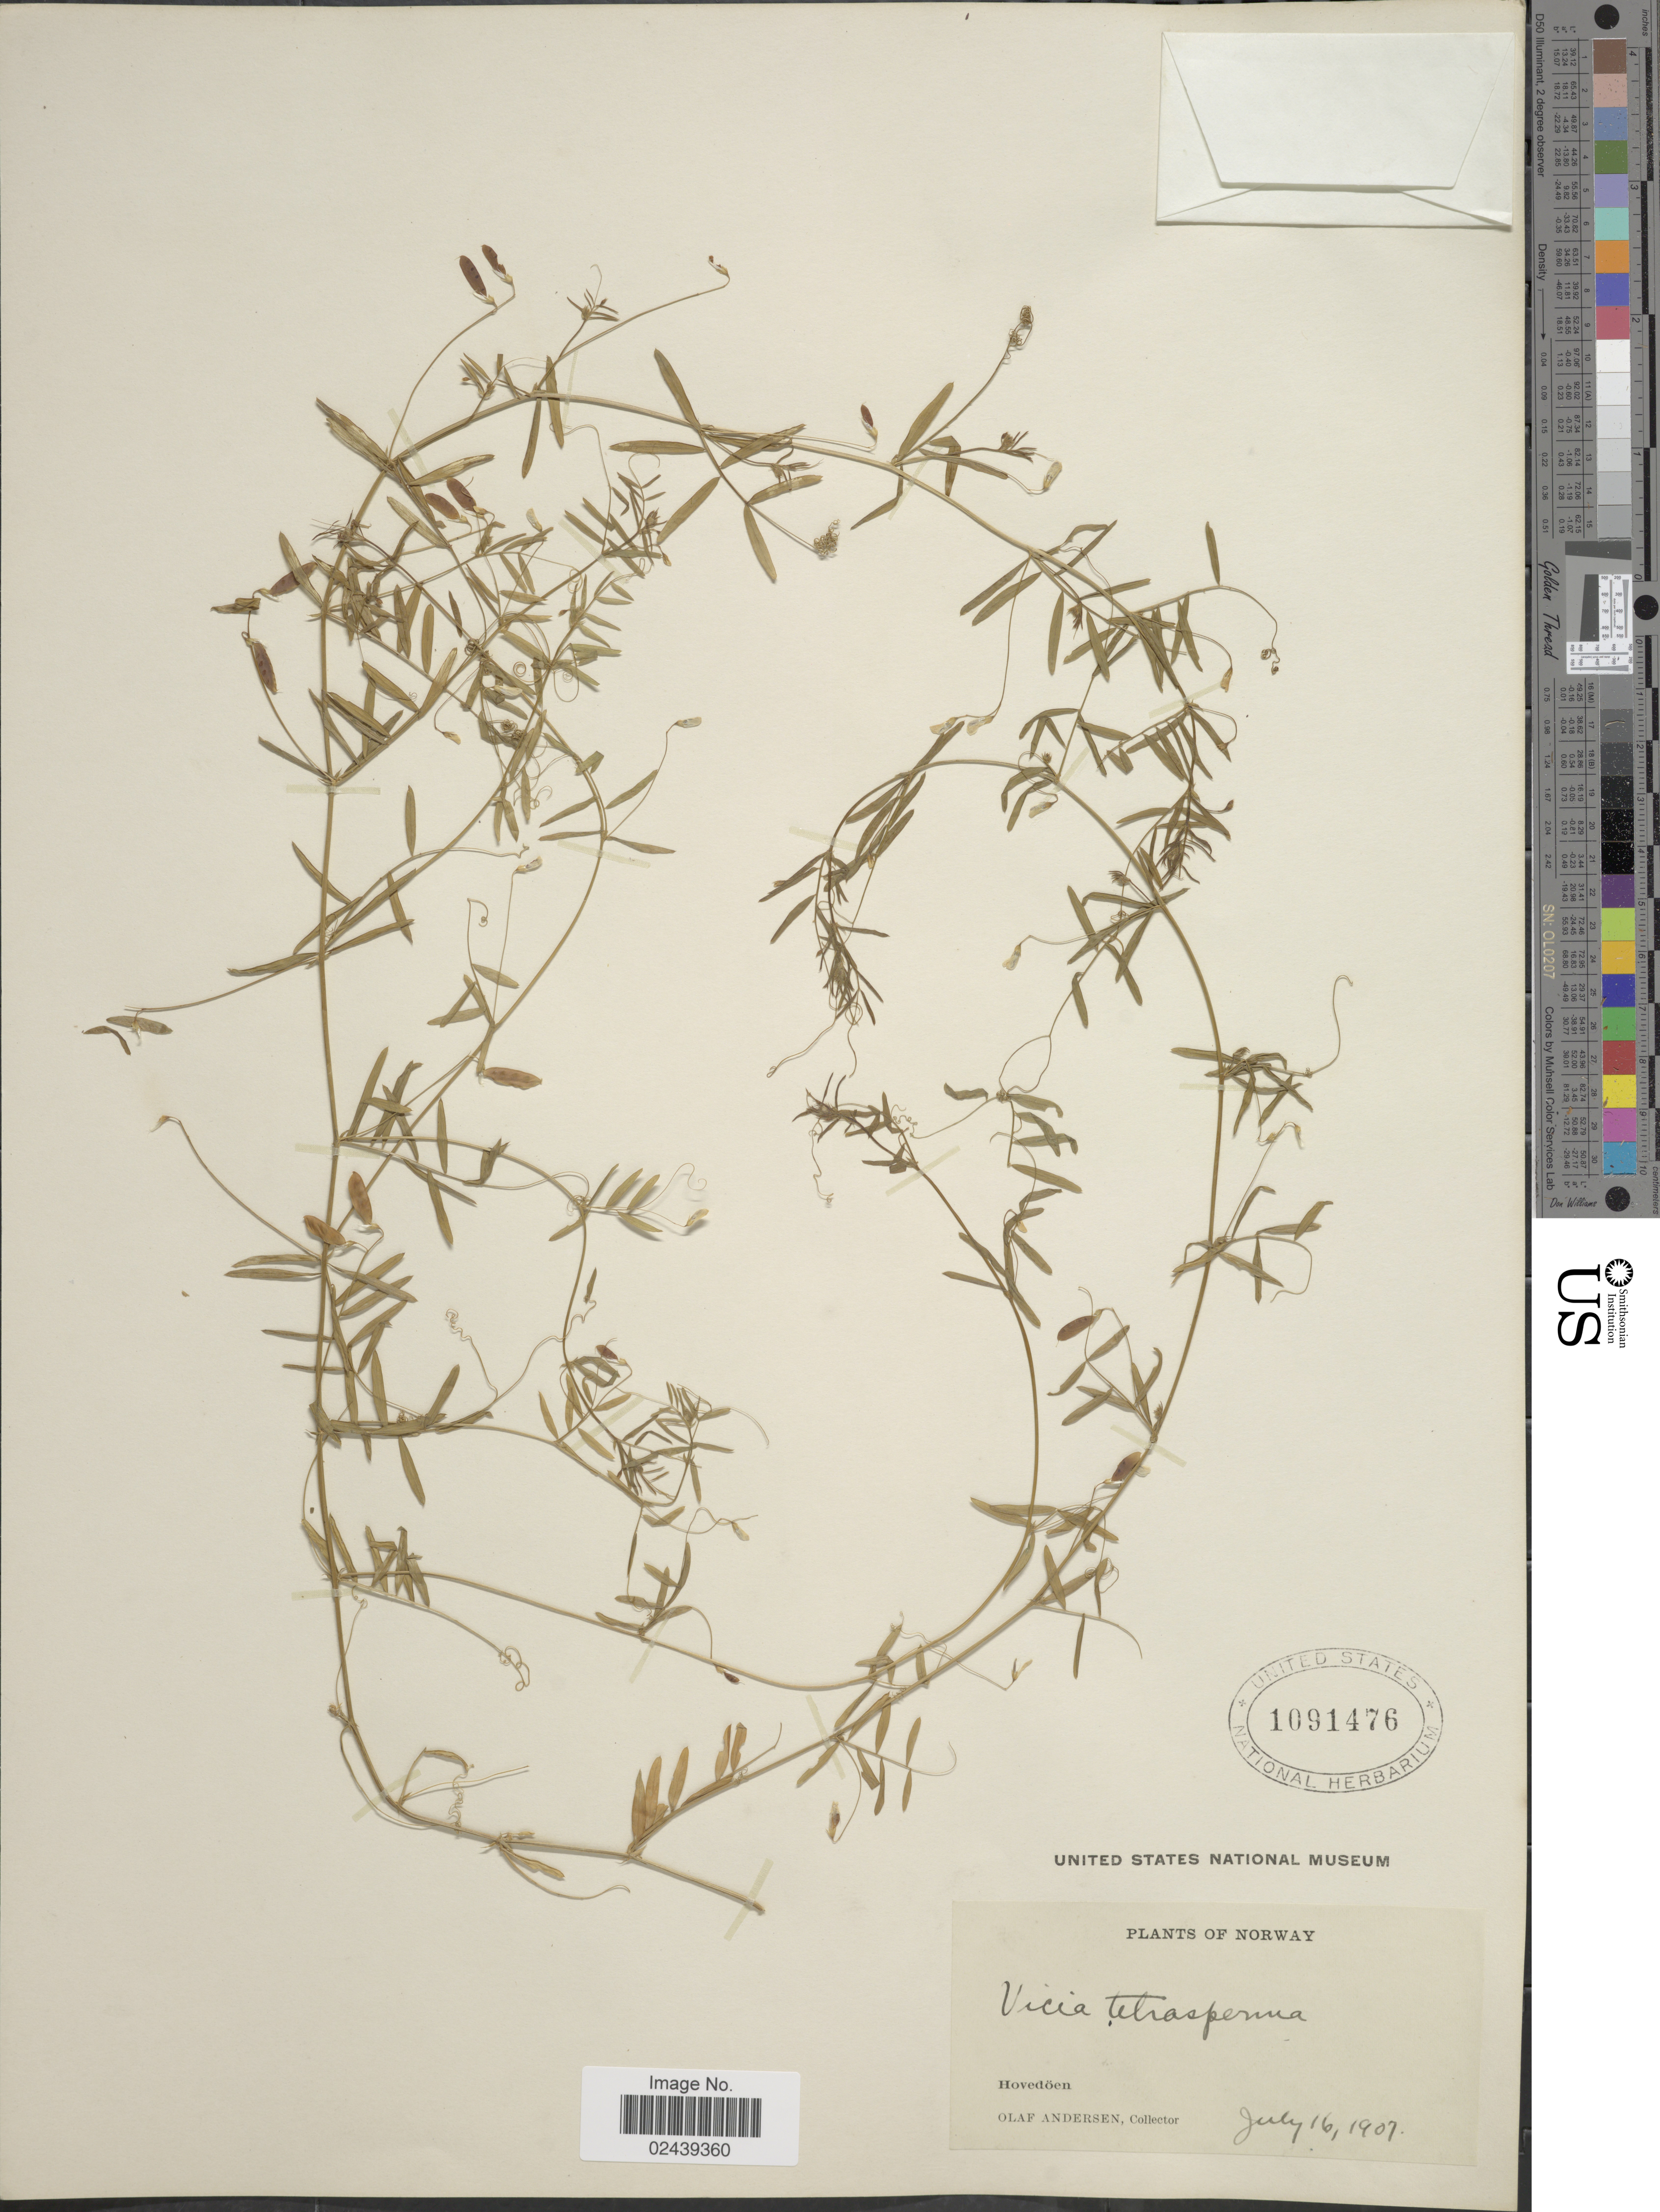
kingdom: Plantae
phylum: Tracheophyta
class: Magnoliopsida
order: Fabales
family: Fabaceae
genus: Vicia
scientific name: Vicia tetrasperma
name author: (L.) Schreb.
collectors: O. Andersen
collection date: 1907-07-16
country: Norway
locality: Hovedoen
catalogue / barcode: US 1091476